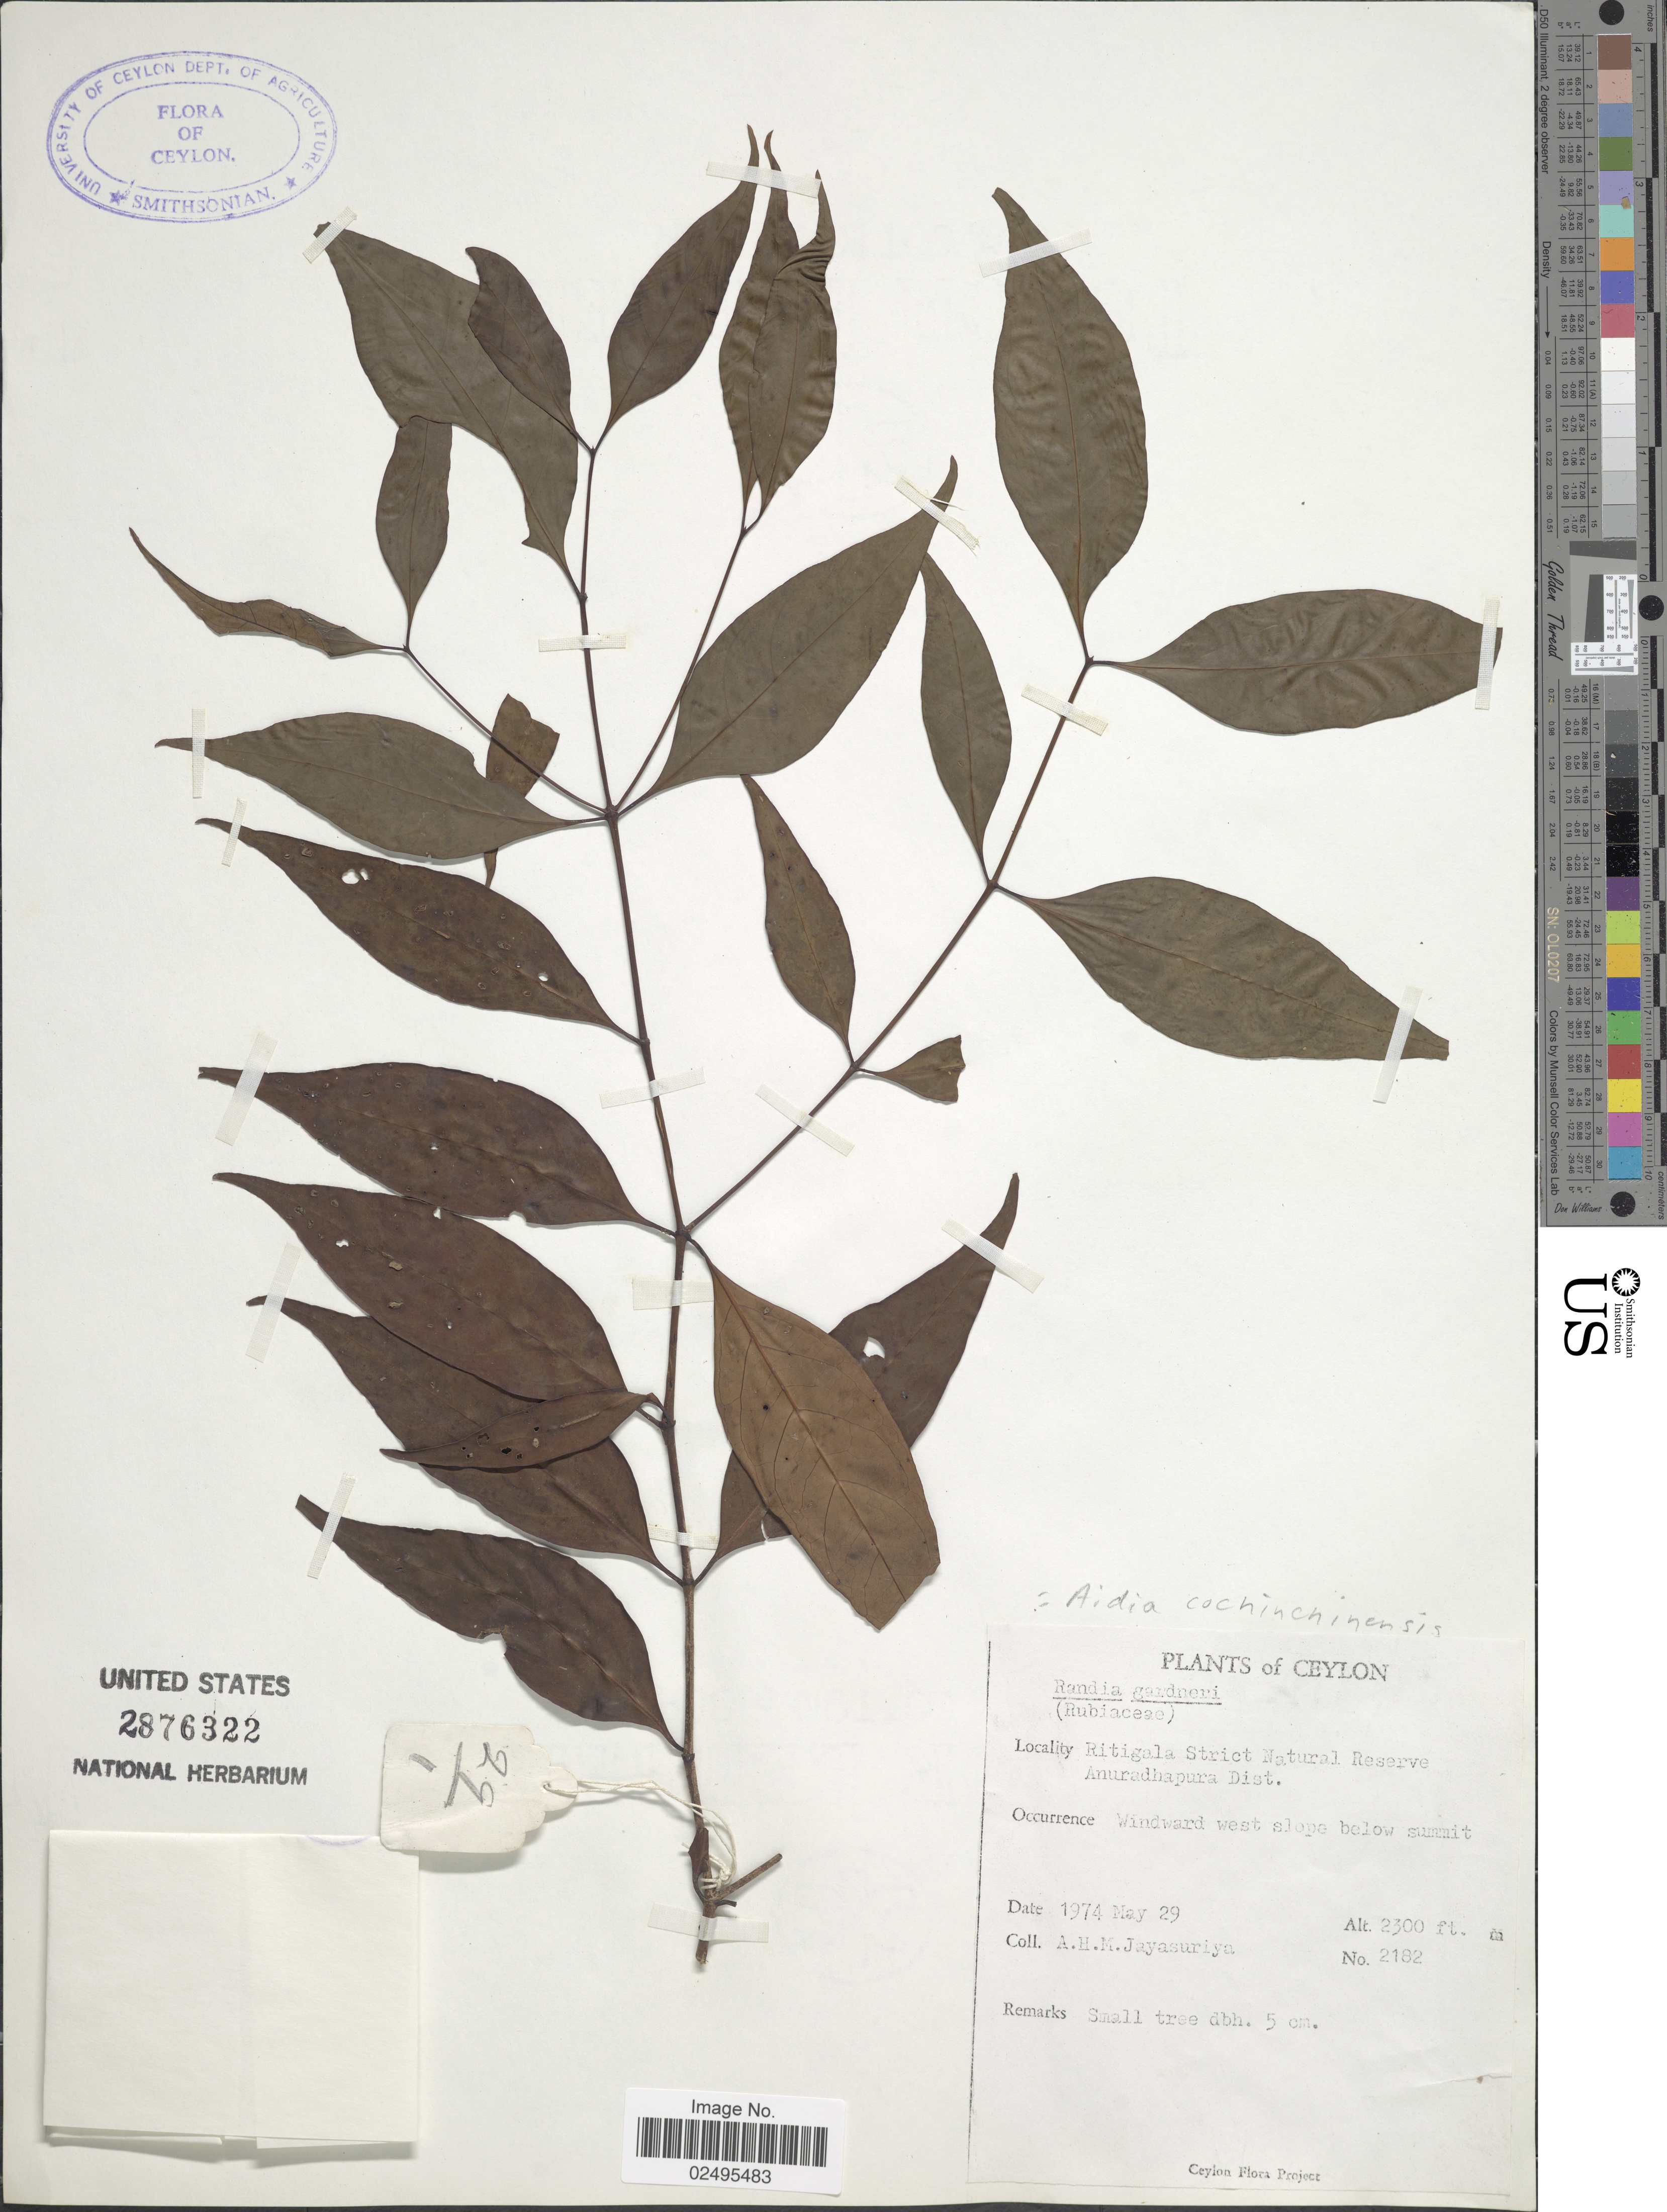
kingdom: Plantae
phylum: Tracheophyta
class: Magnoliopsida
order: Gentianales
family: Rubiaceae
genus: Aidia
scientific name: Aidia gardneri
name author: (Thwaites) Tirveng.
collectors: A. H. Jayasuriya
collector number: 2182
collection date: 1974-05-29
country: Sri Lanka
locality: Ceylon, Ritigala Strict Natural Reserve, Anuradhapura Dist., windward west slope below summit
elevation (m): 701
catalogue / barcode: US 2876322